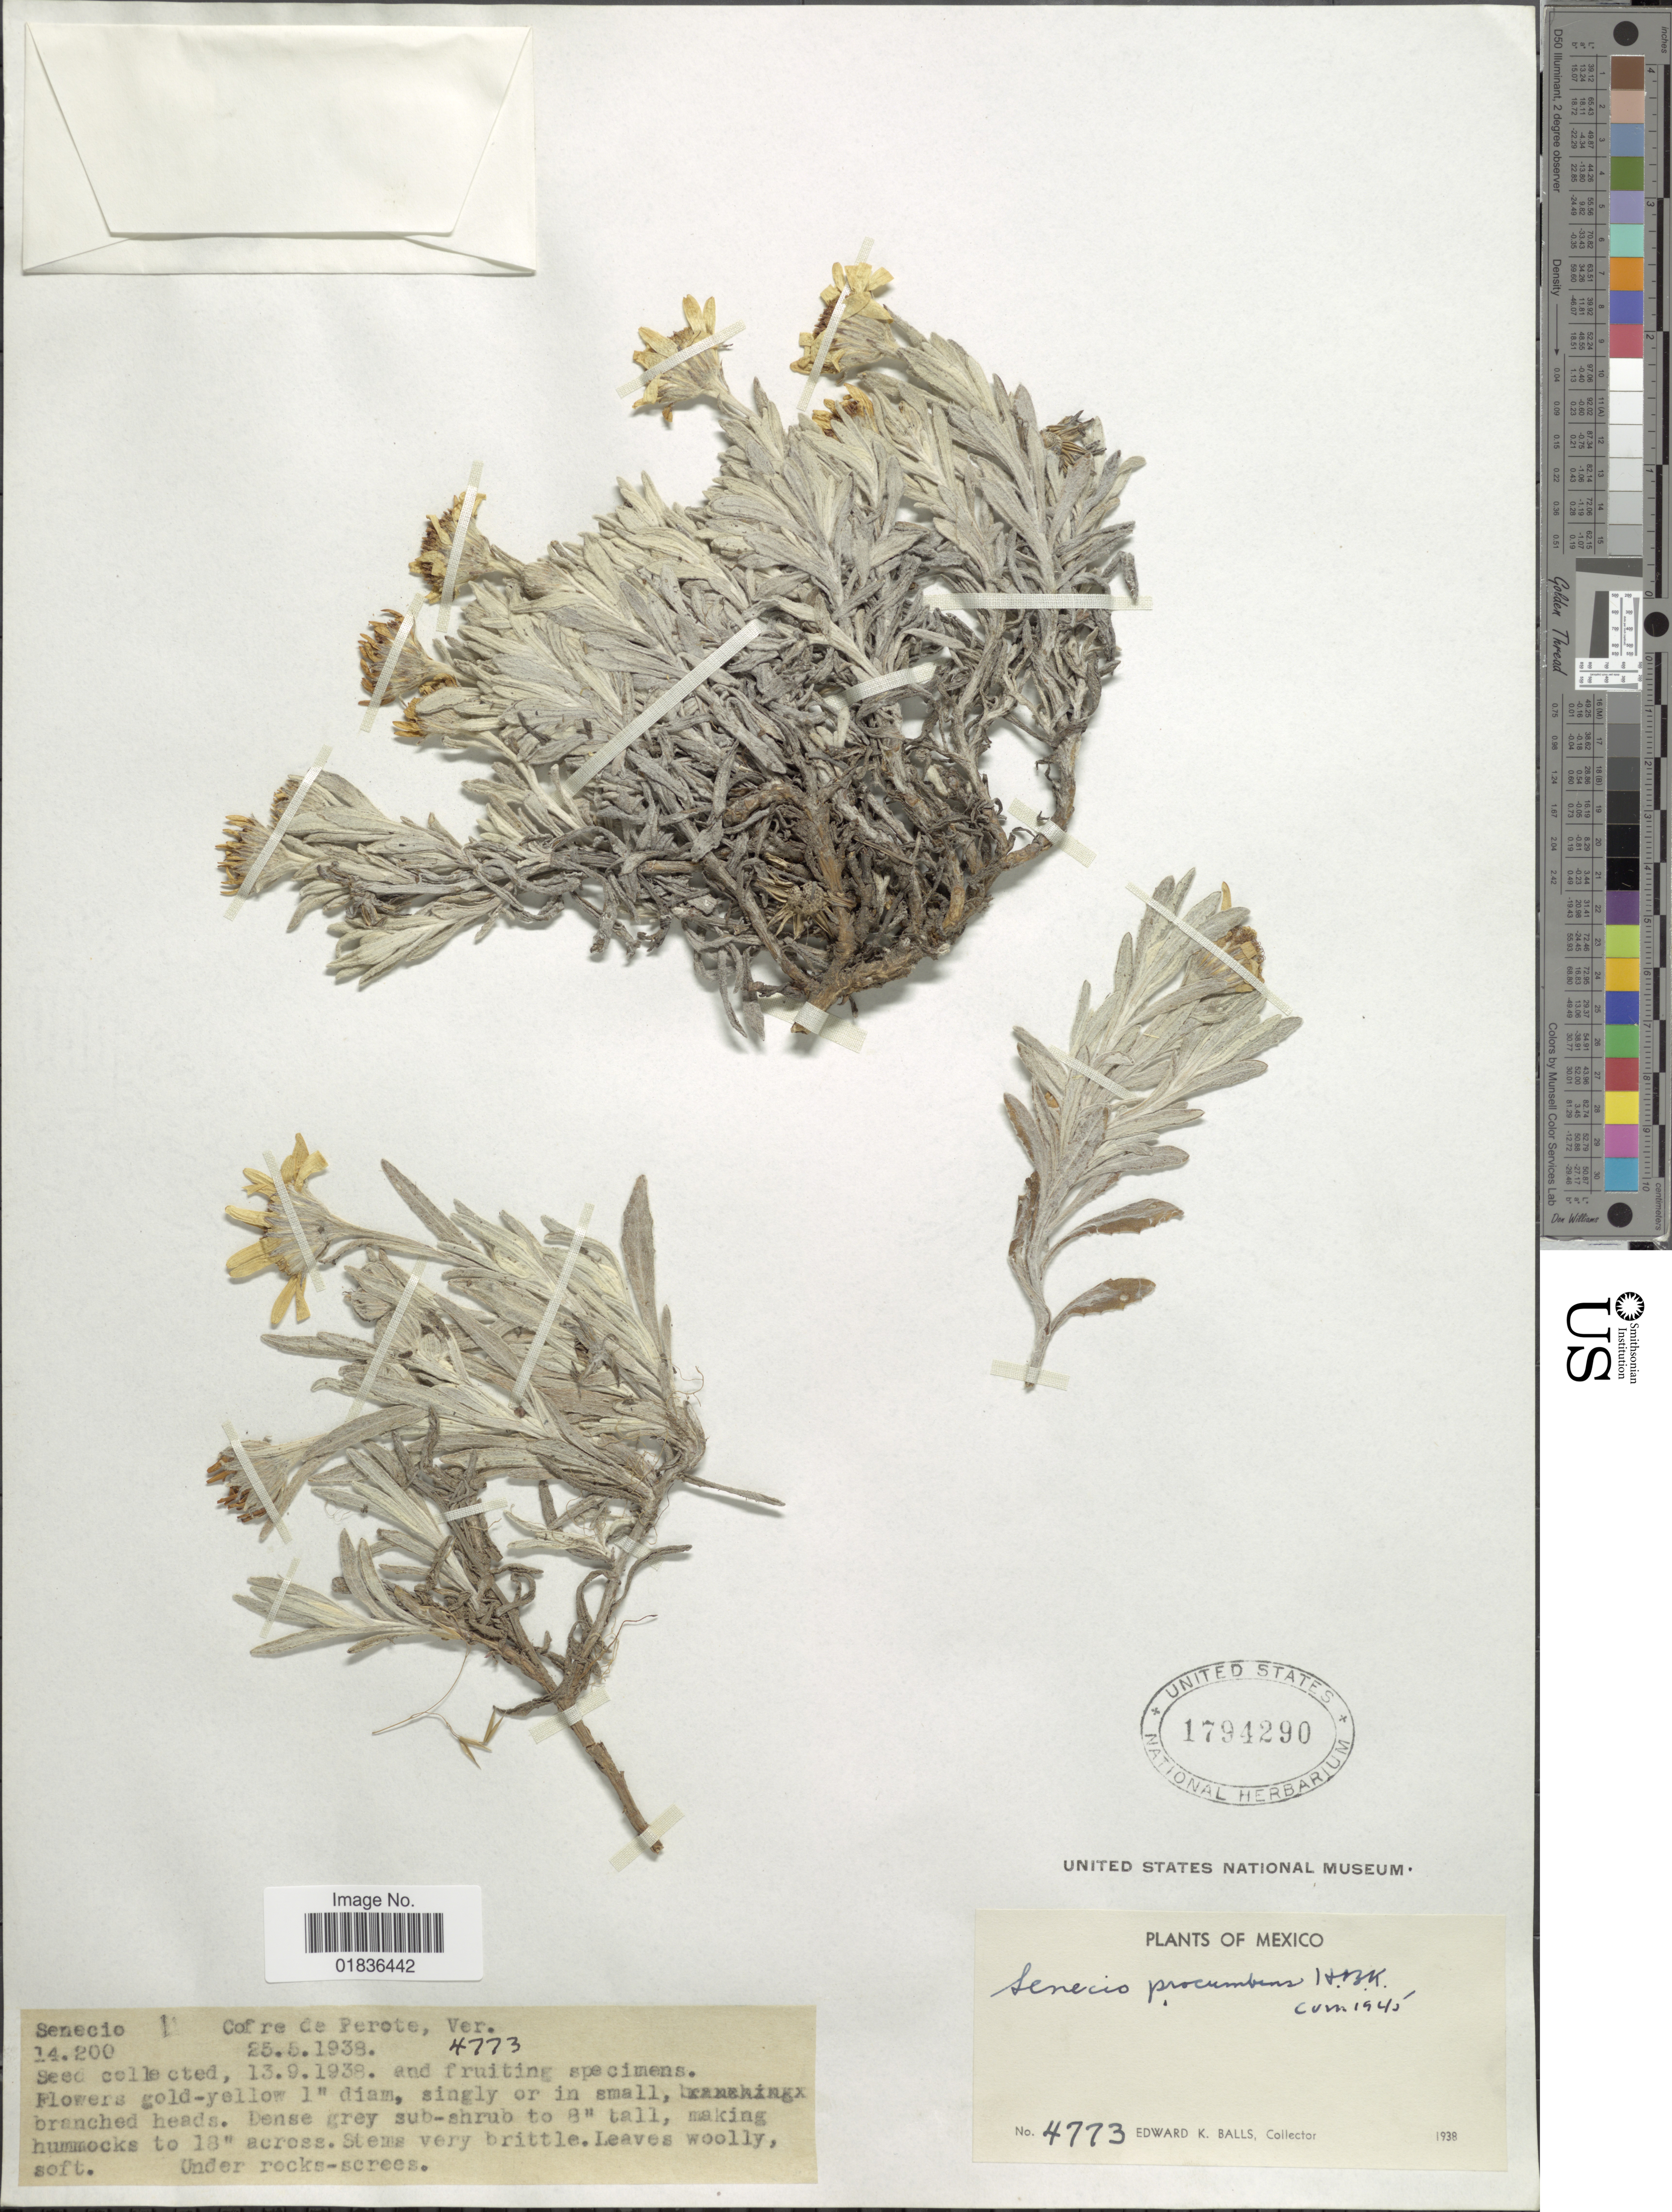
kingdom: Plantae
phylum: Tracheophyta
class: Magnoliopsida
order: Asterales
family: Asteraceae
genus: Senecio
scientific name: Senecio procumbens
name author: Kunth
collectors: E. K. Balls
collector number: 4773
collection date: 1938-05-25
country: Mexico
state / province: Veracruz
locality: Cofre de Perote, Ver.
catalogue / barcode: US 1794290